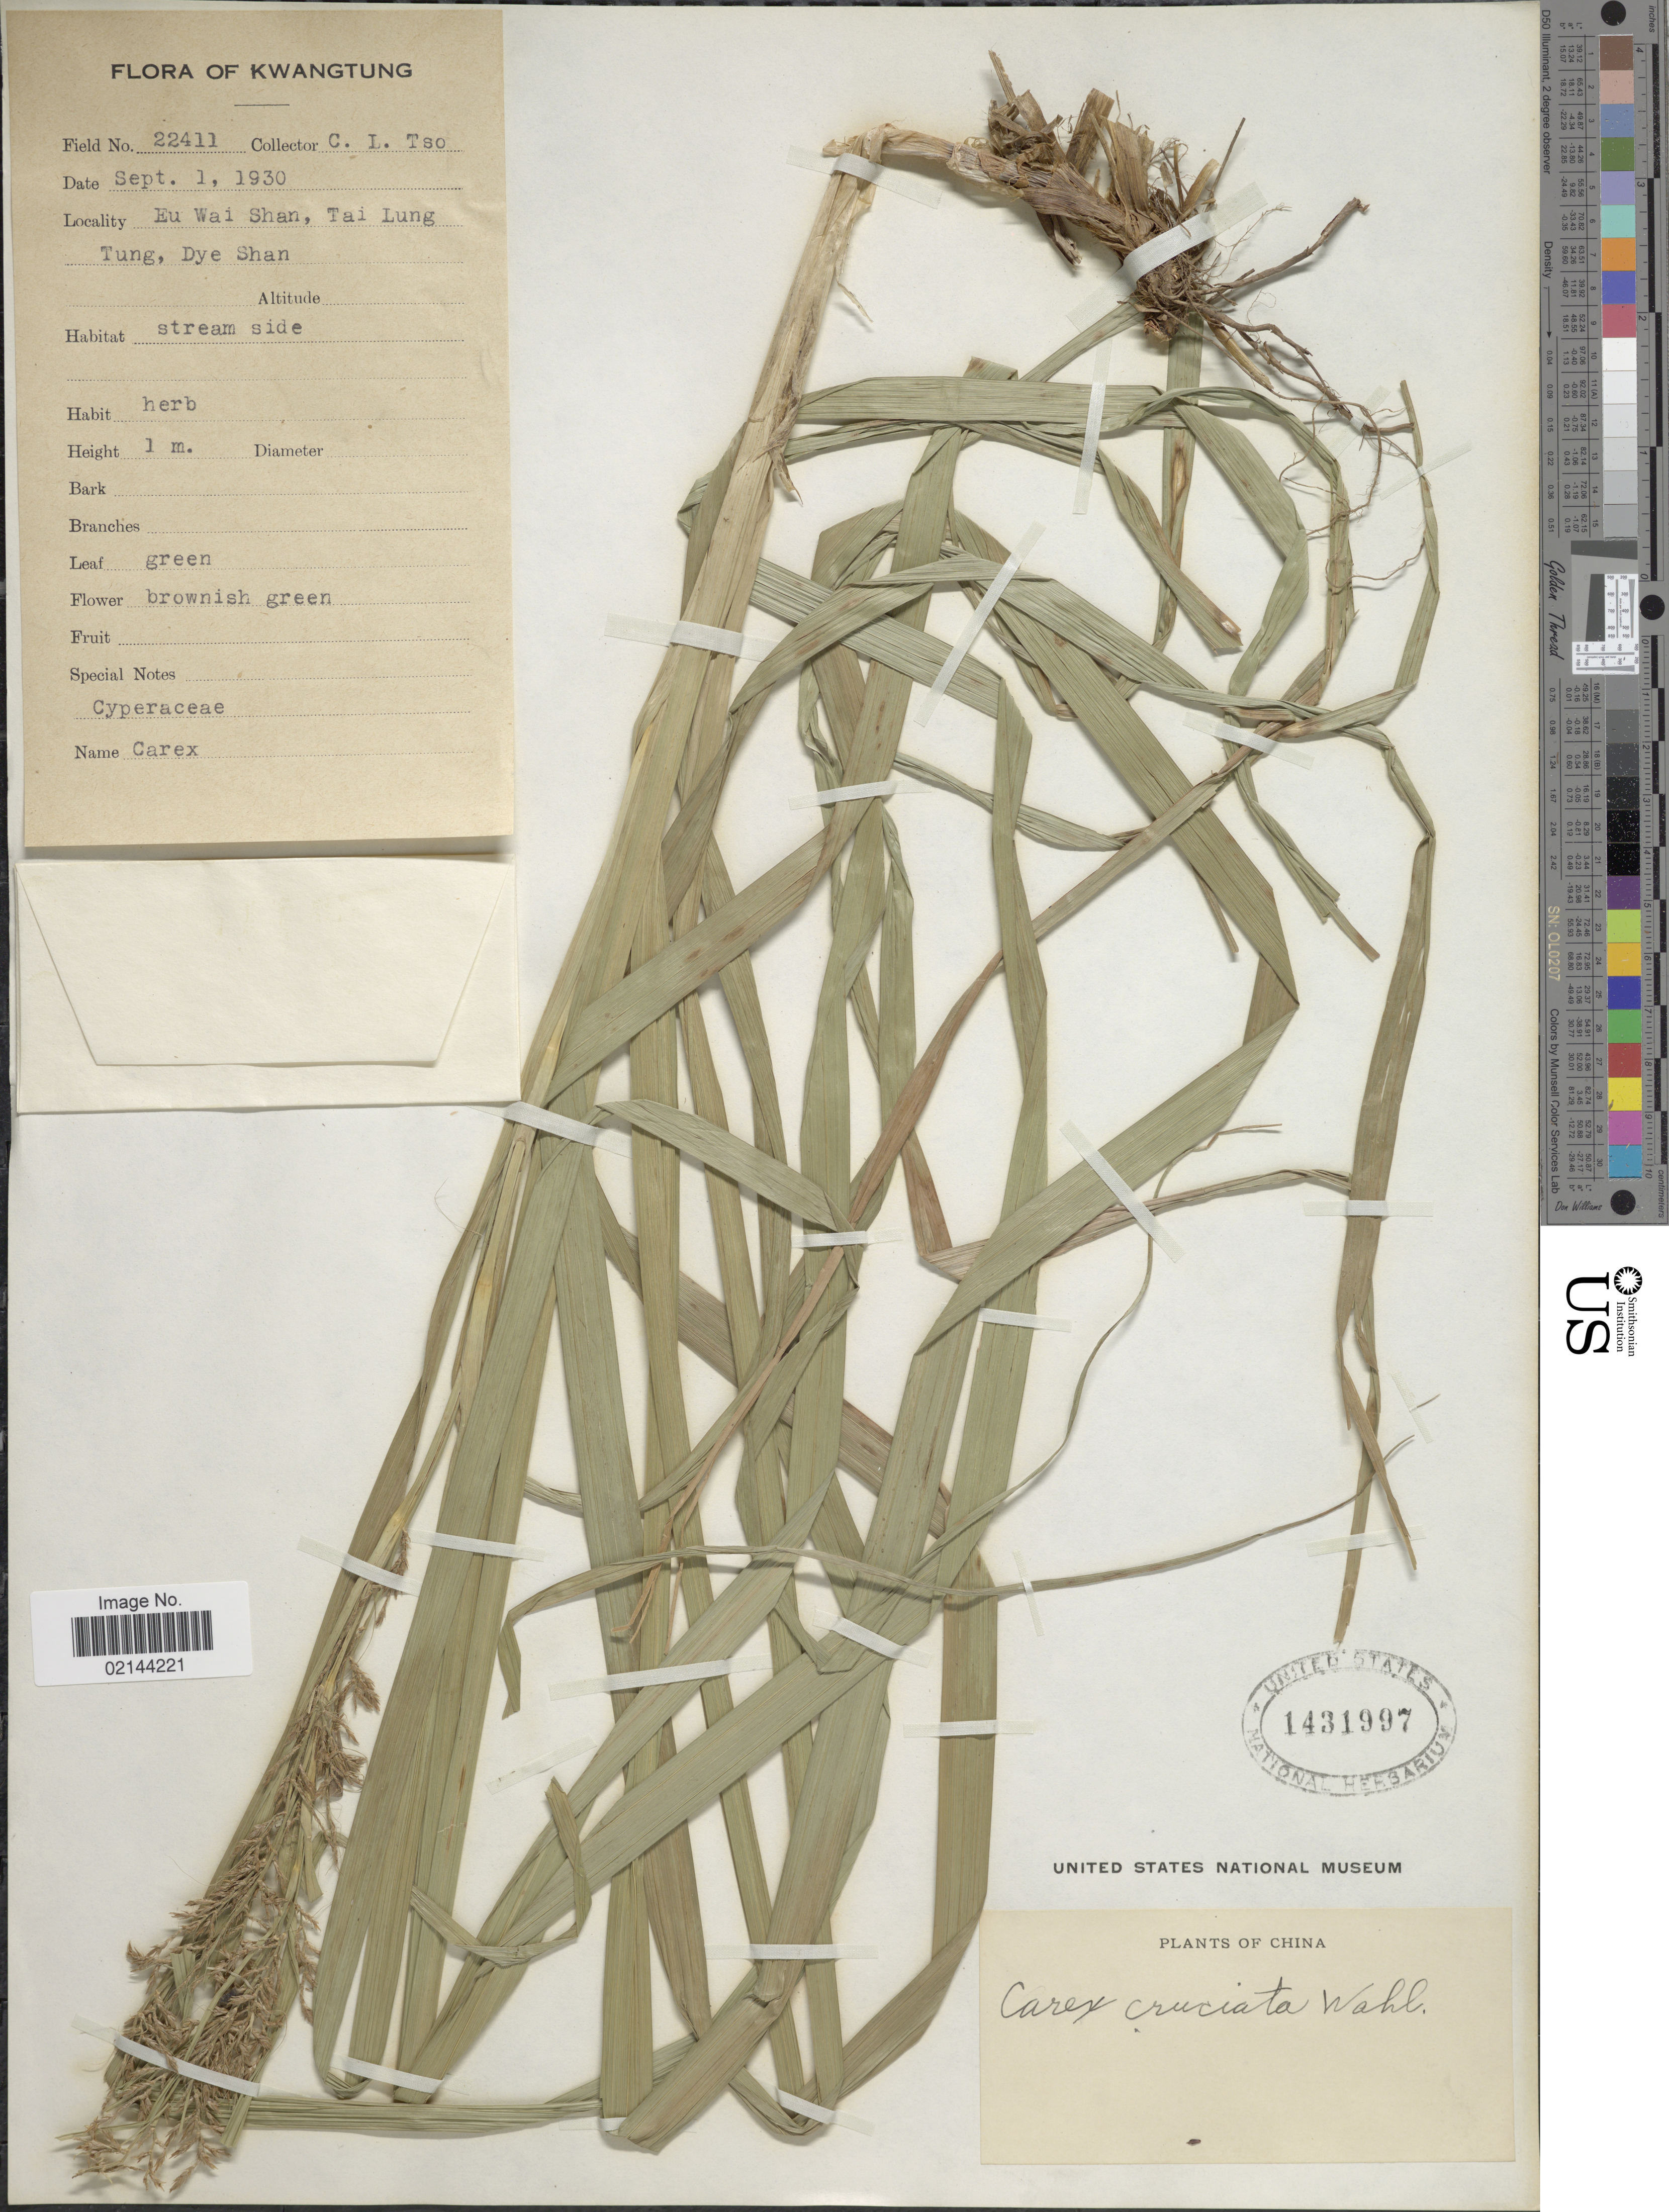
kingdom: Plantae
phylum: Tracheophyta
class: Liliopsida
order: Poales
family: Cyperaceae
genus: Carex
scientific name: Carex cruciata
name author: Wahlenb.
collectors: C. Tso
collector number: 22411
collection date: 1930-09-01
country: China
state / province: Guangdong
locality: Kwangtung, Eu Wai Shan, Tai Lung Tung, Dye Shan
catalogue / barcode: US 1431997